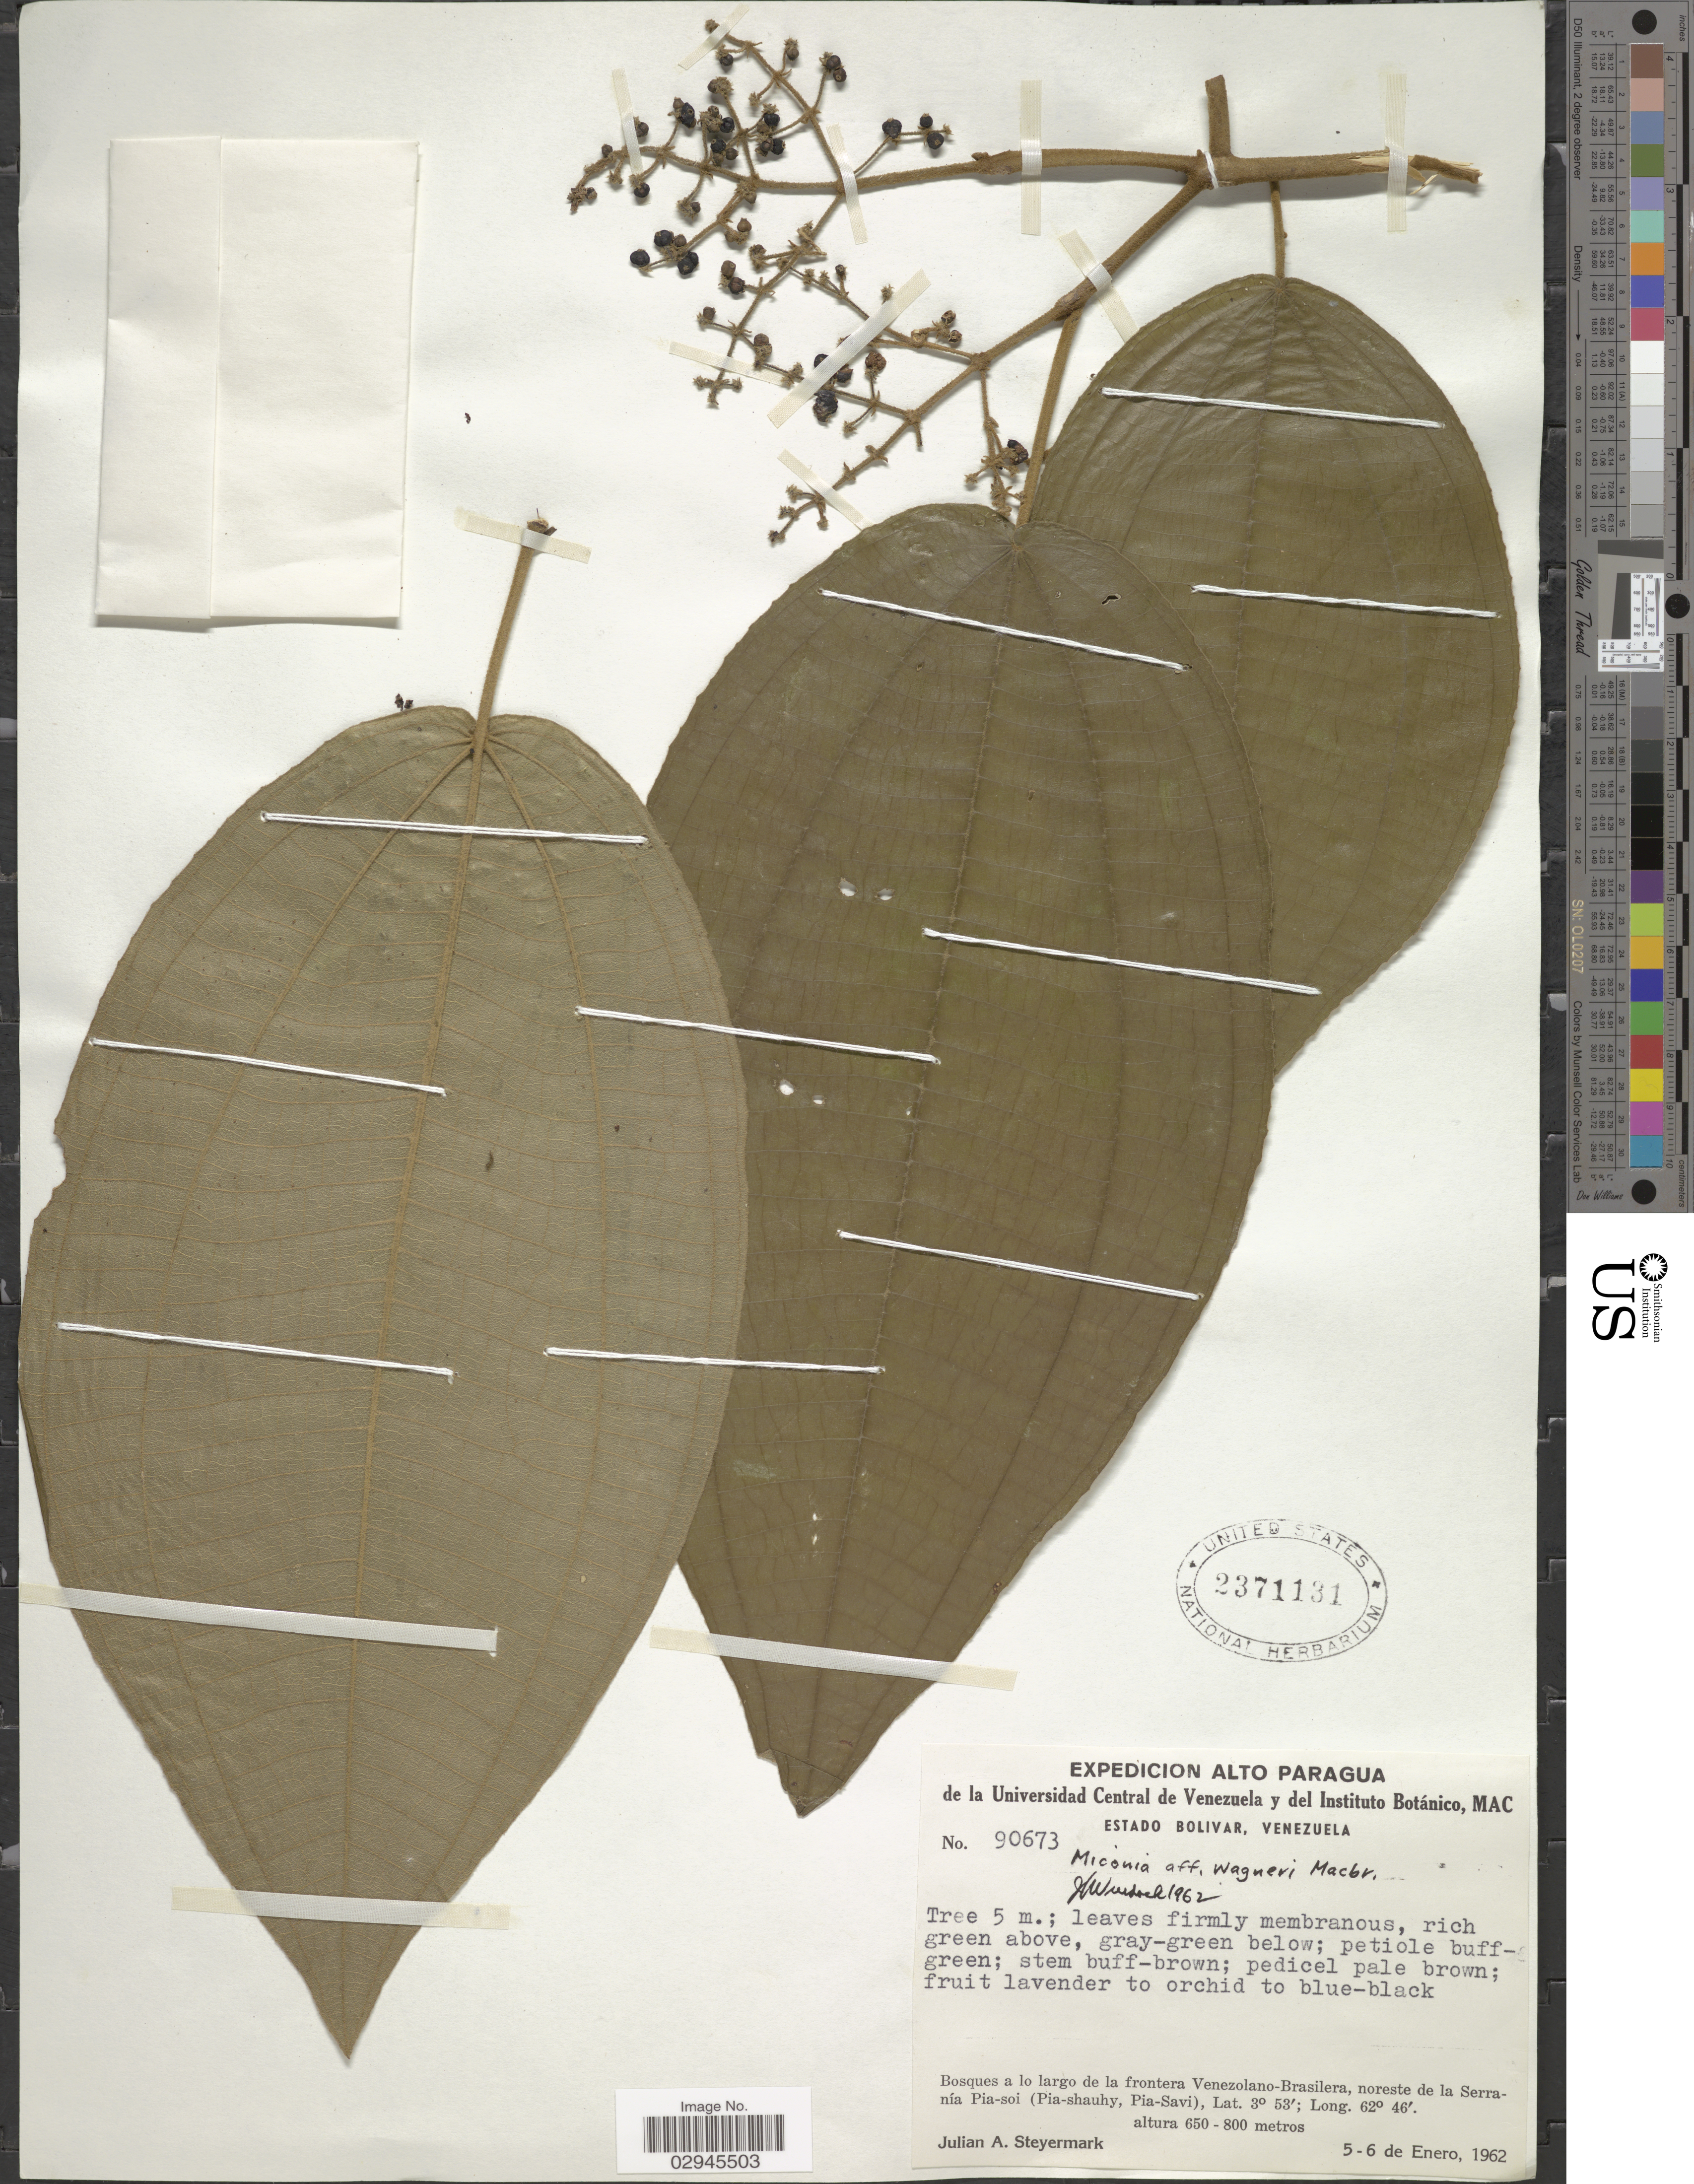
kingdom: Plantae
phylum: Tracheophyta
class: Magnoliopsida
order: Myrtales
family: Melastomataceae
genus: Miconia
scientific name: Miconia sp.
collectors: J. Steyermark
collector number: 90673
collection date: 1962-01-05/1962-01-06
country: Venezuela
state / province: Bolivar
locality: Bosques a lo largo de la frontera Venezolano-Brasilera, noreste de la Serranía Pia-soi (Pia-shauhy, Pia-Savi).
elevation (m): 650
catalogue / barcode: US 2371131